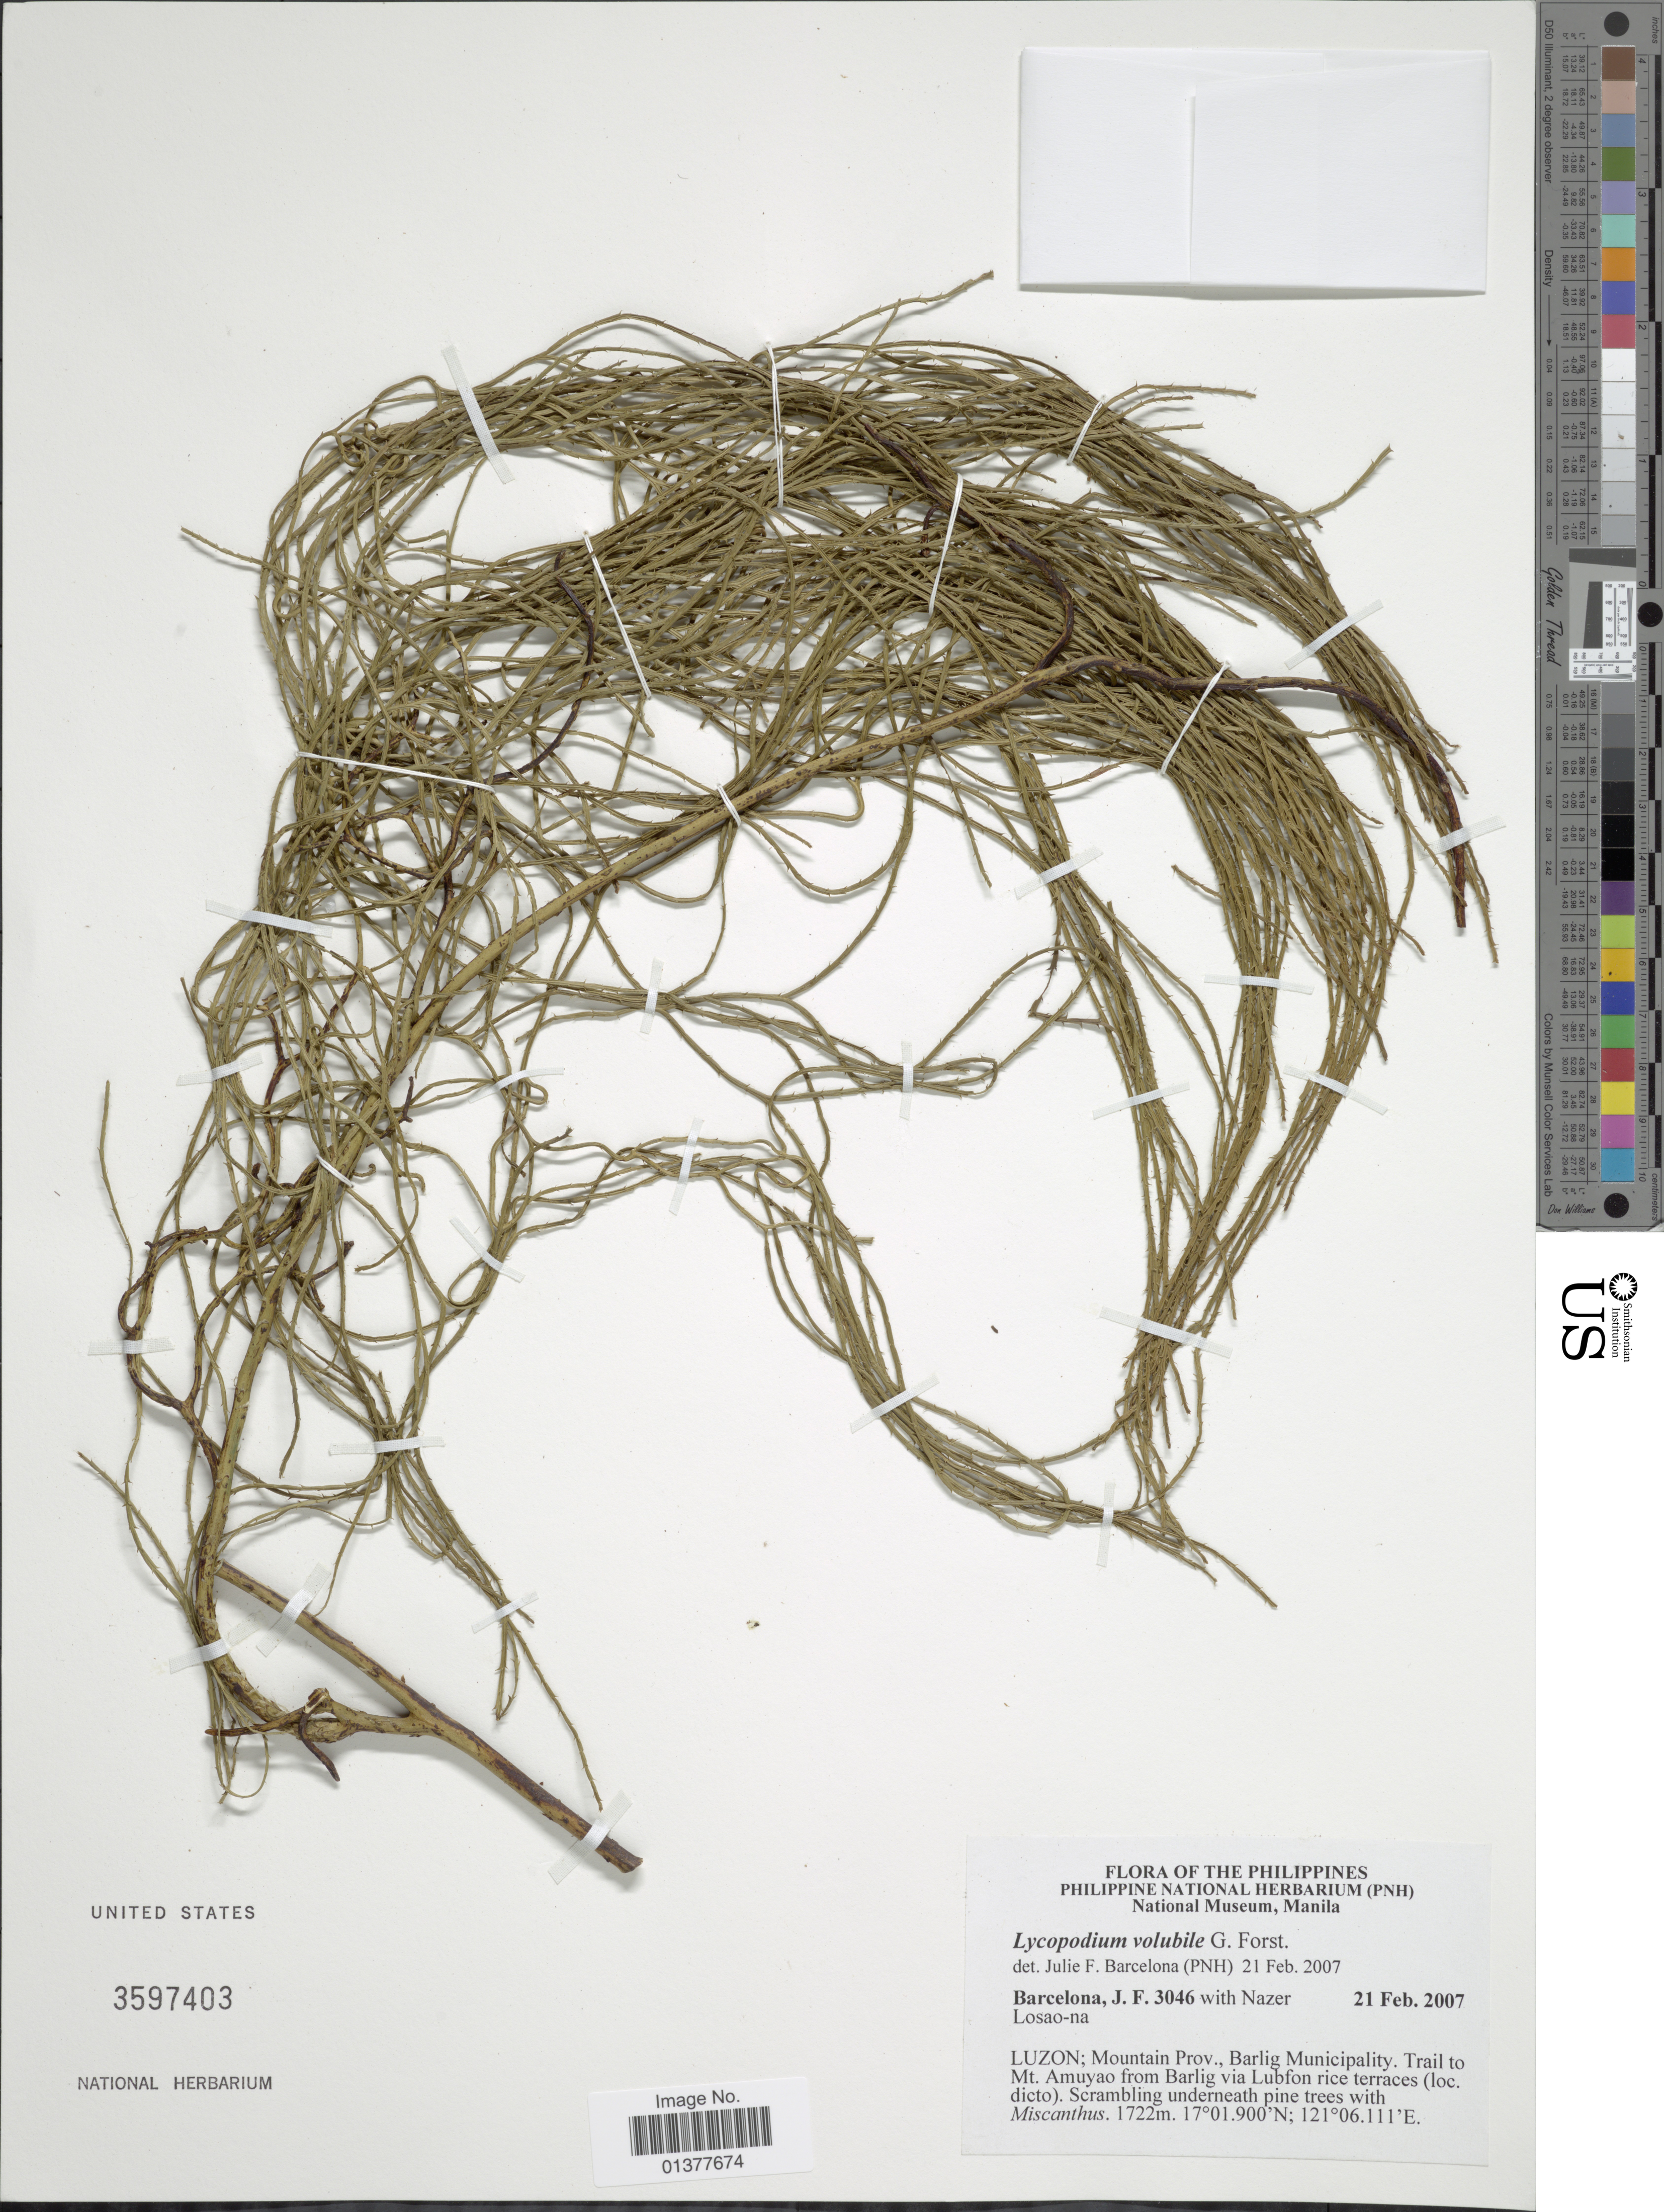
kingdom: Plantae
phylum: Tracheophyta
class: Lycopodiopsida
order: Lycopodiales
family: Lycopodiaceae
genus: Pseudodiphasium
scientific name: Pseudodiphasium volubile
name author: (G. Forst.) Holub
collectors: J. F. Barcelona & N. Losao-na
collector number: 3046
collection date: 2007-02-21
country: Philippines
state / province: Central Luzon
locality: Mountain prov.., Barlig Municipality, trail to Mt. Amuyao from Barlig via Lubfon rice terraces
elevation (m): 1722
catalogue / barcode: US 3597403